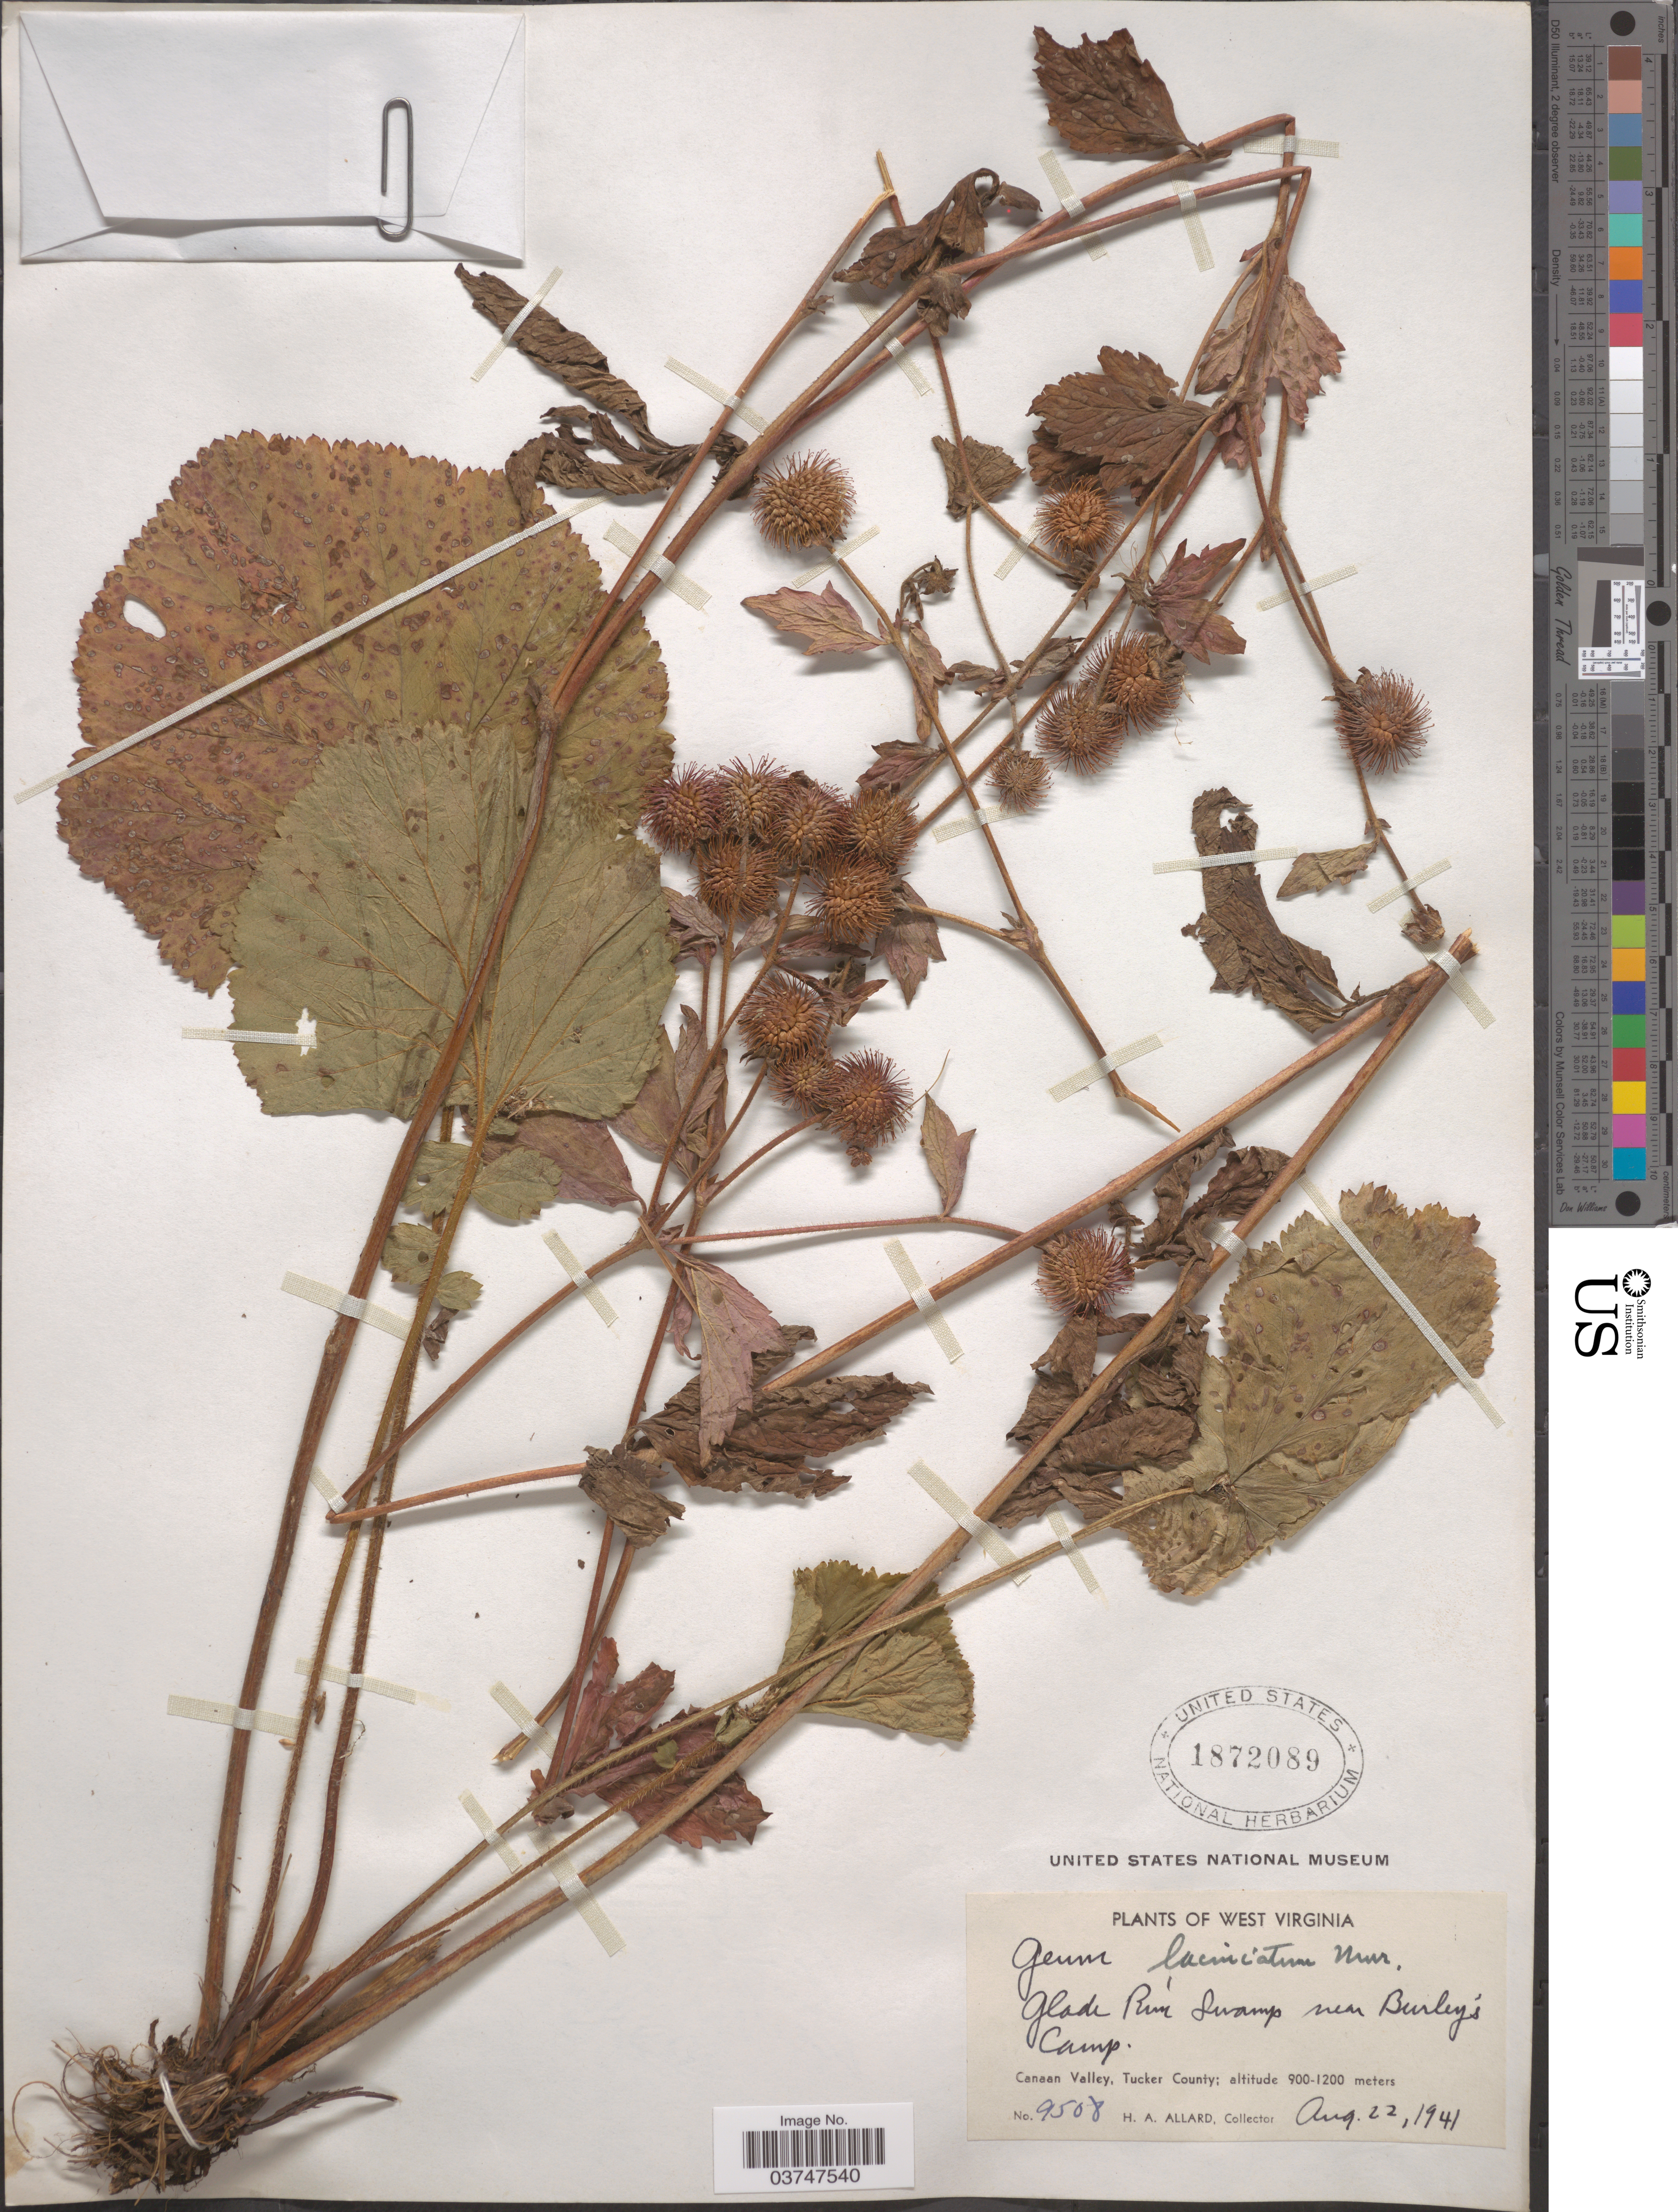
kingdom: Plantae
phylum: Tracheophyta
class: Magnoliopsida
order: Rosales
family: Rosaceae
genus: Geum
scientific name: Geum laciniatum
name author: Murr.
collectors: H. A. Allard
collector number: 9508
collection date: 1941-08-22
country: United States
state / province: West Virginia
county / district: Tucker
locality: Glade Run Swamp near Burley's Camp. Canaan Valley, Tucker County.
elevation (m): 900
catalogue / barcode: US 1872089